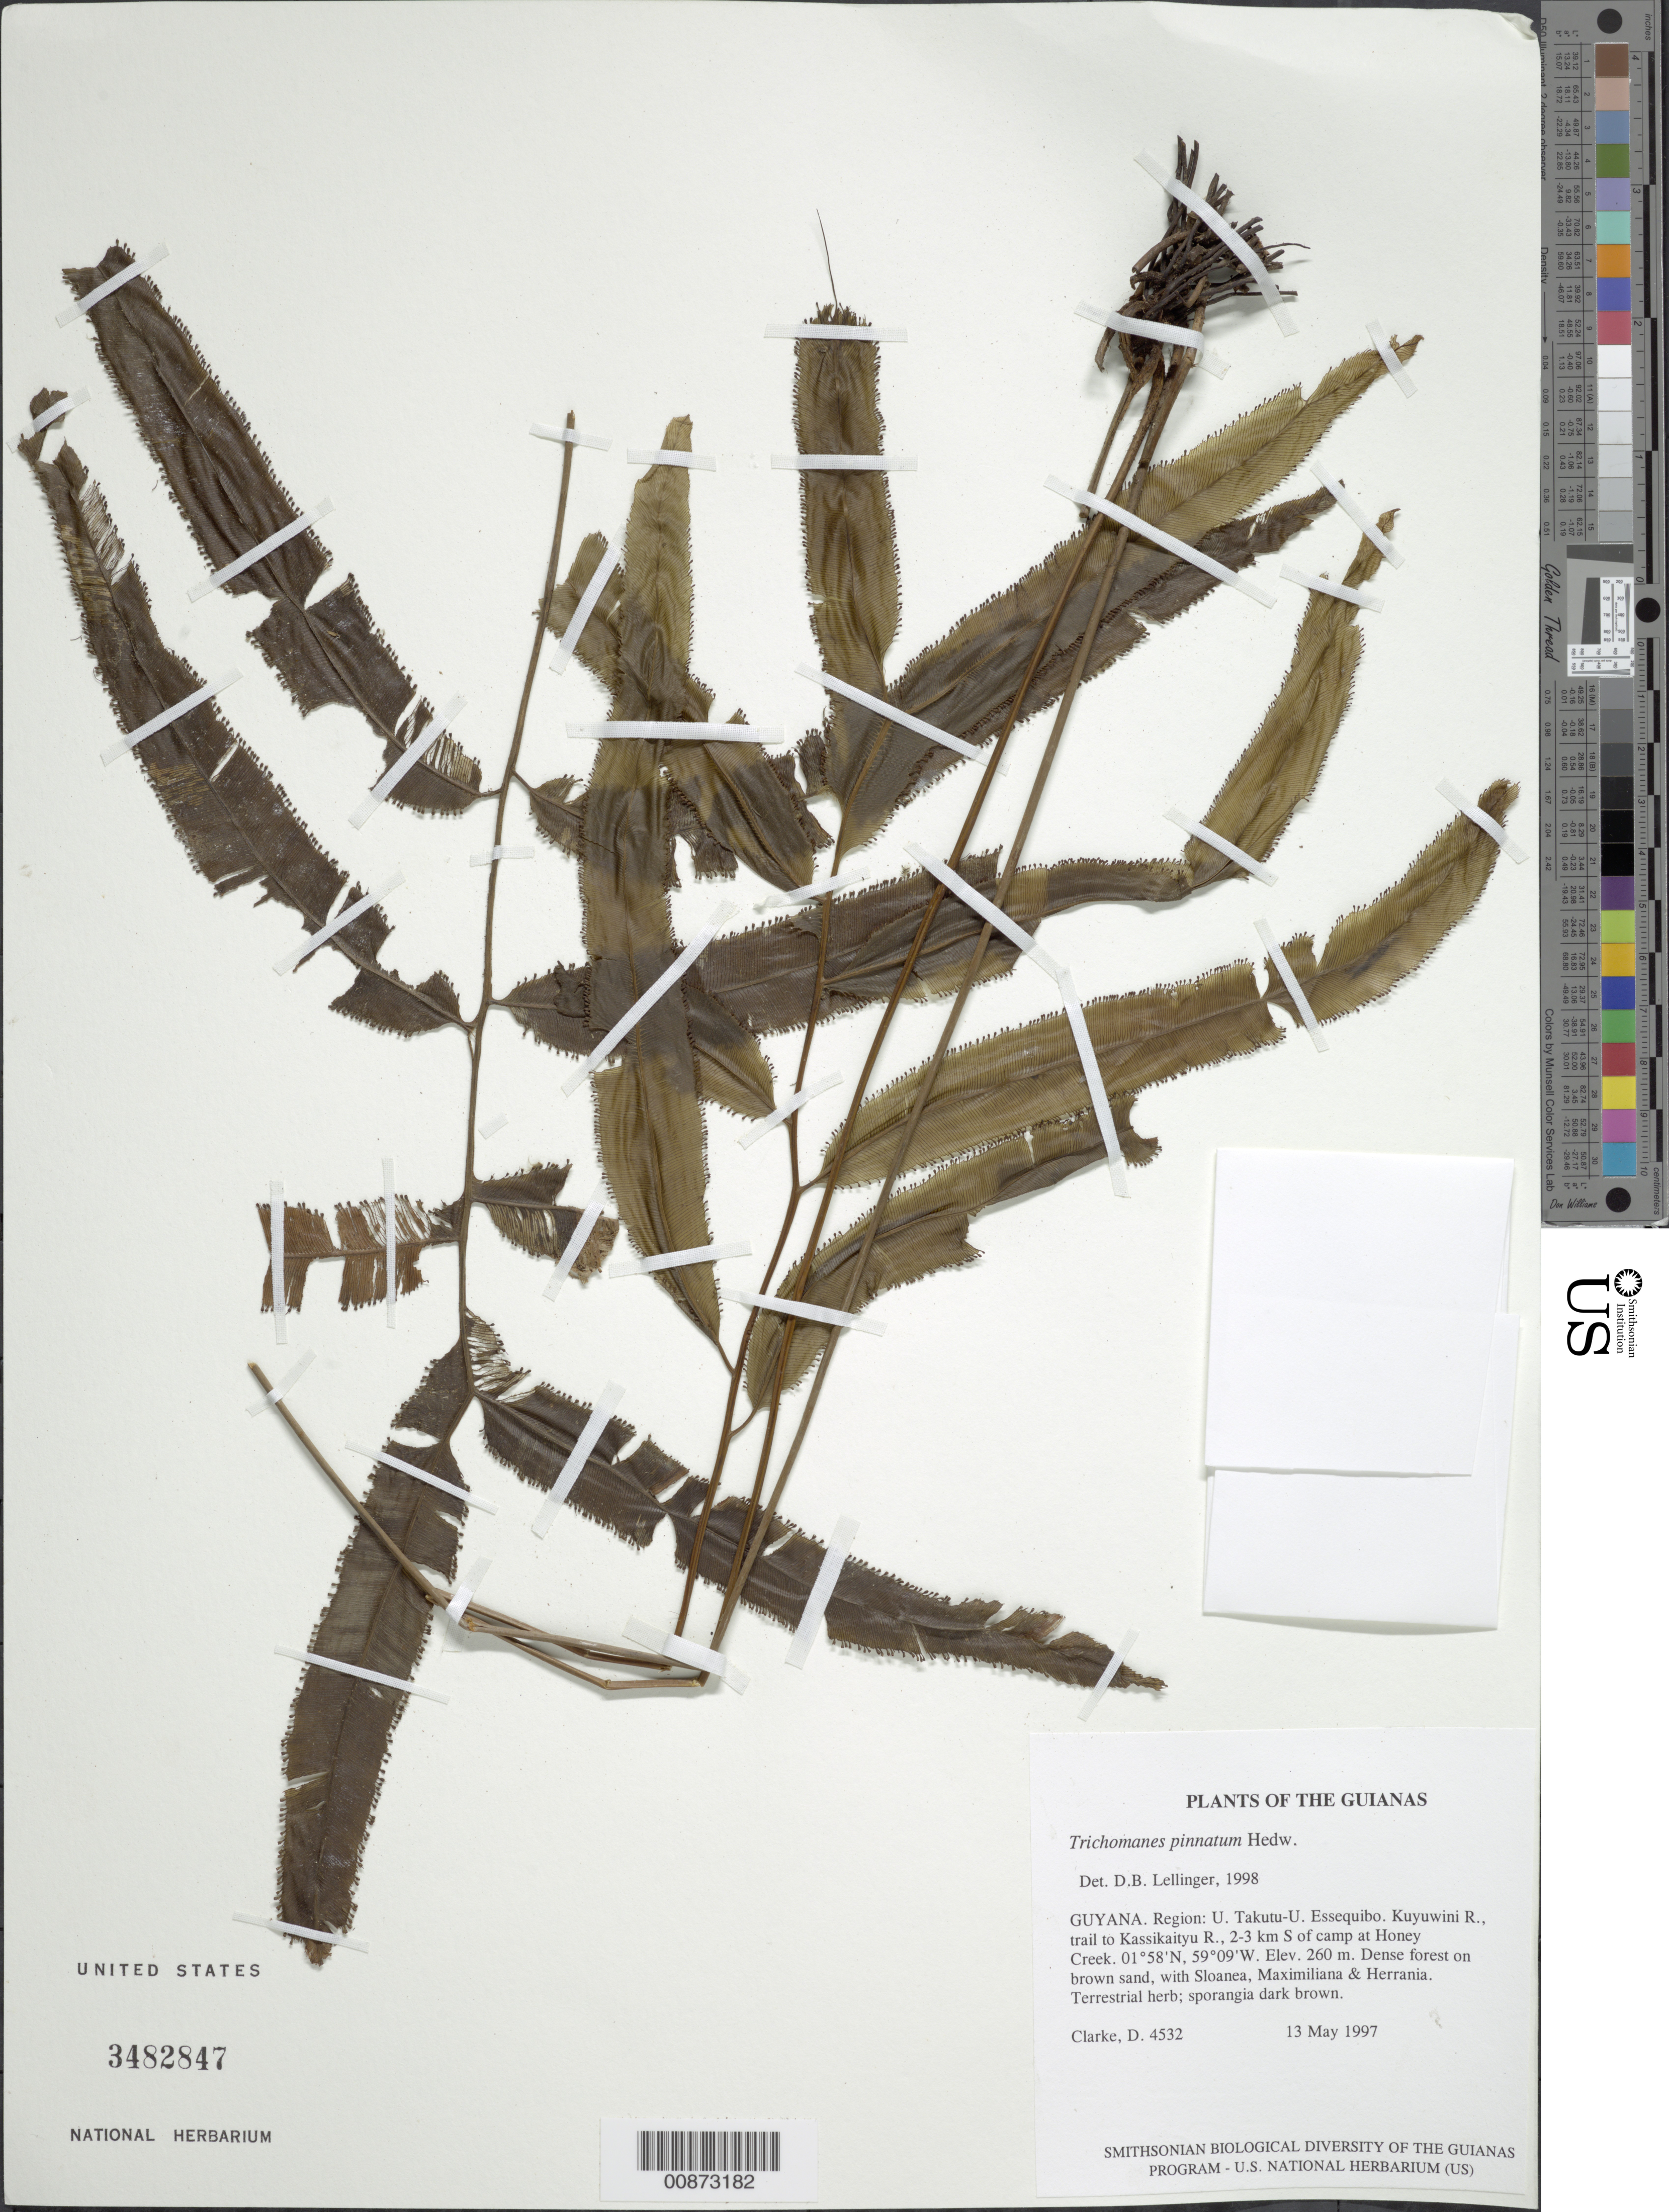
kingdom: Plantae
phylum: Tracheophyta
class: Polypodiopsida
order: Hymenophyllales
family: Hymenophyllaceae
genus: Trichomanes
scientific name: Trichomanes pinnatum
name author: Hedw.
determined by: Lellinger, David B., (BOT), Smithsonian Institution - National Museum of Natural History (UNITED STATES)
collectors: H. D. Clarke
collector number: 4532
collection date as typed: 13 May 1997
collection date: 1997-05-13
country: Guyana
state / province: U. Takutu-U. Essequibo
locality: Kuyuwini R., trail to Kassikaityu R., 2-3 km S of camp at Honey Creek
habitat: Dense forest on brown sand, with Sloanea, Maximiliana & Herrania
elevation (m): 260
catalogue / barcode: US 3482847